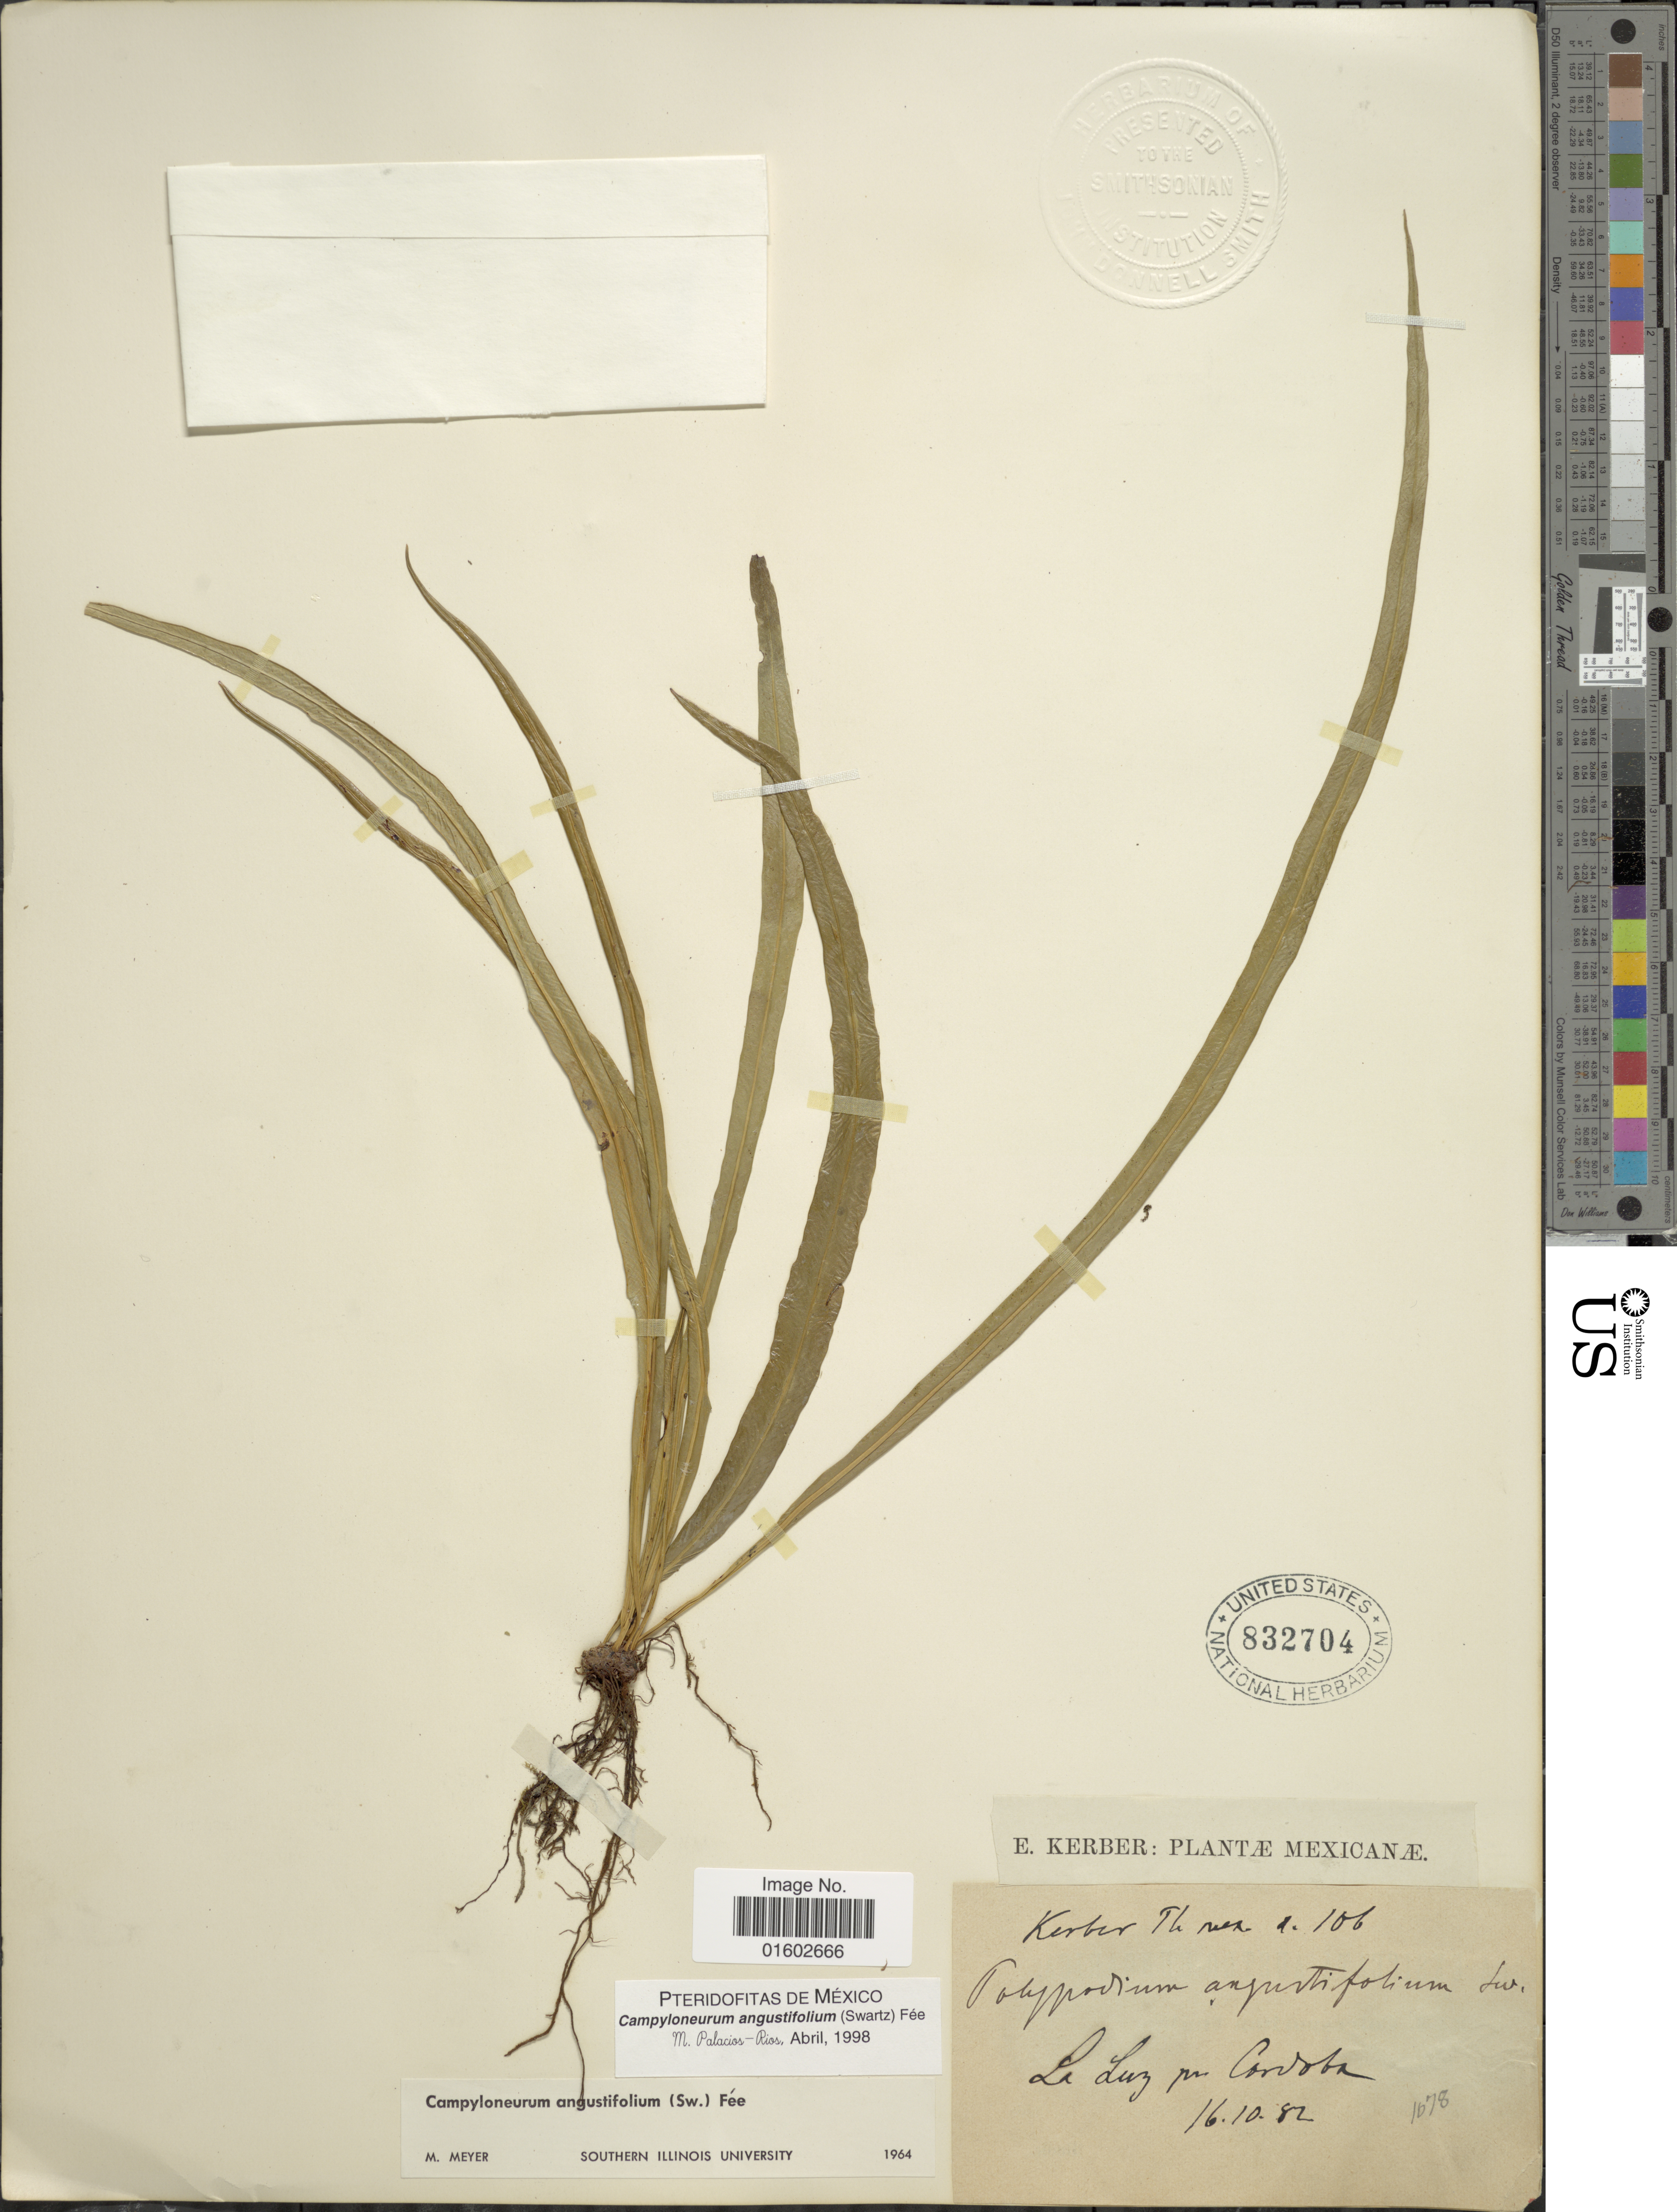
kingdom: Plantae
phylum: Tracheophyta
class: Polypodiopsida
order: Polypodiales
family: Polypodiaceae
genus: Campyloneurum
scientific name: Campyloneurum angustifolium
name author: (Sw.) Fée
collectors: E. Kerber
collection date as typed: Transcribed d/m/y: 16/10/82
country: Mexico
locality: La duz por Cordoba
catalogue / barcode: US 832704